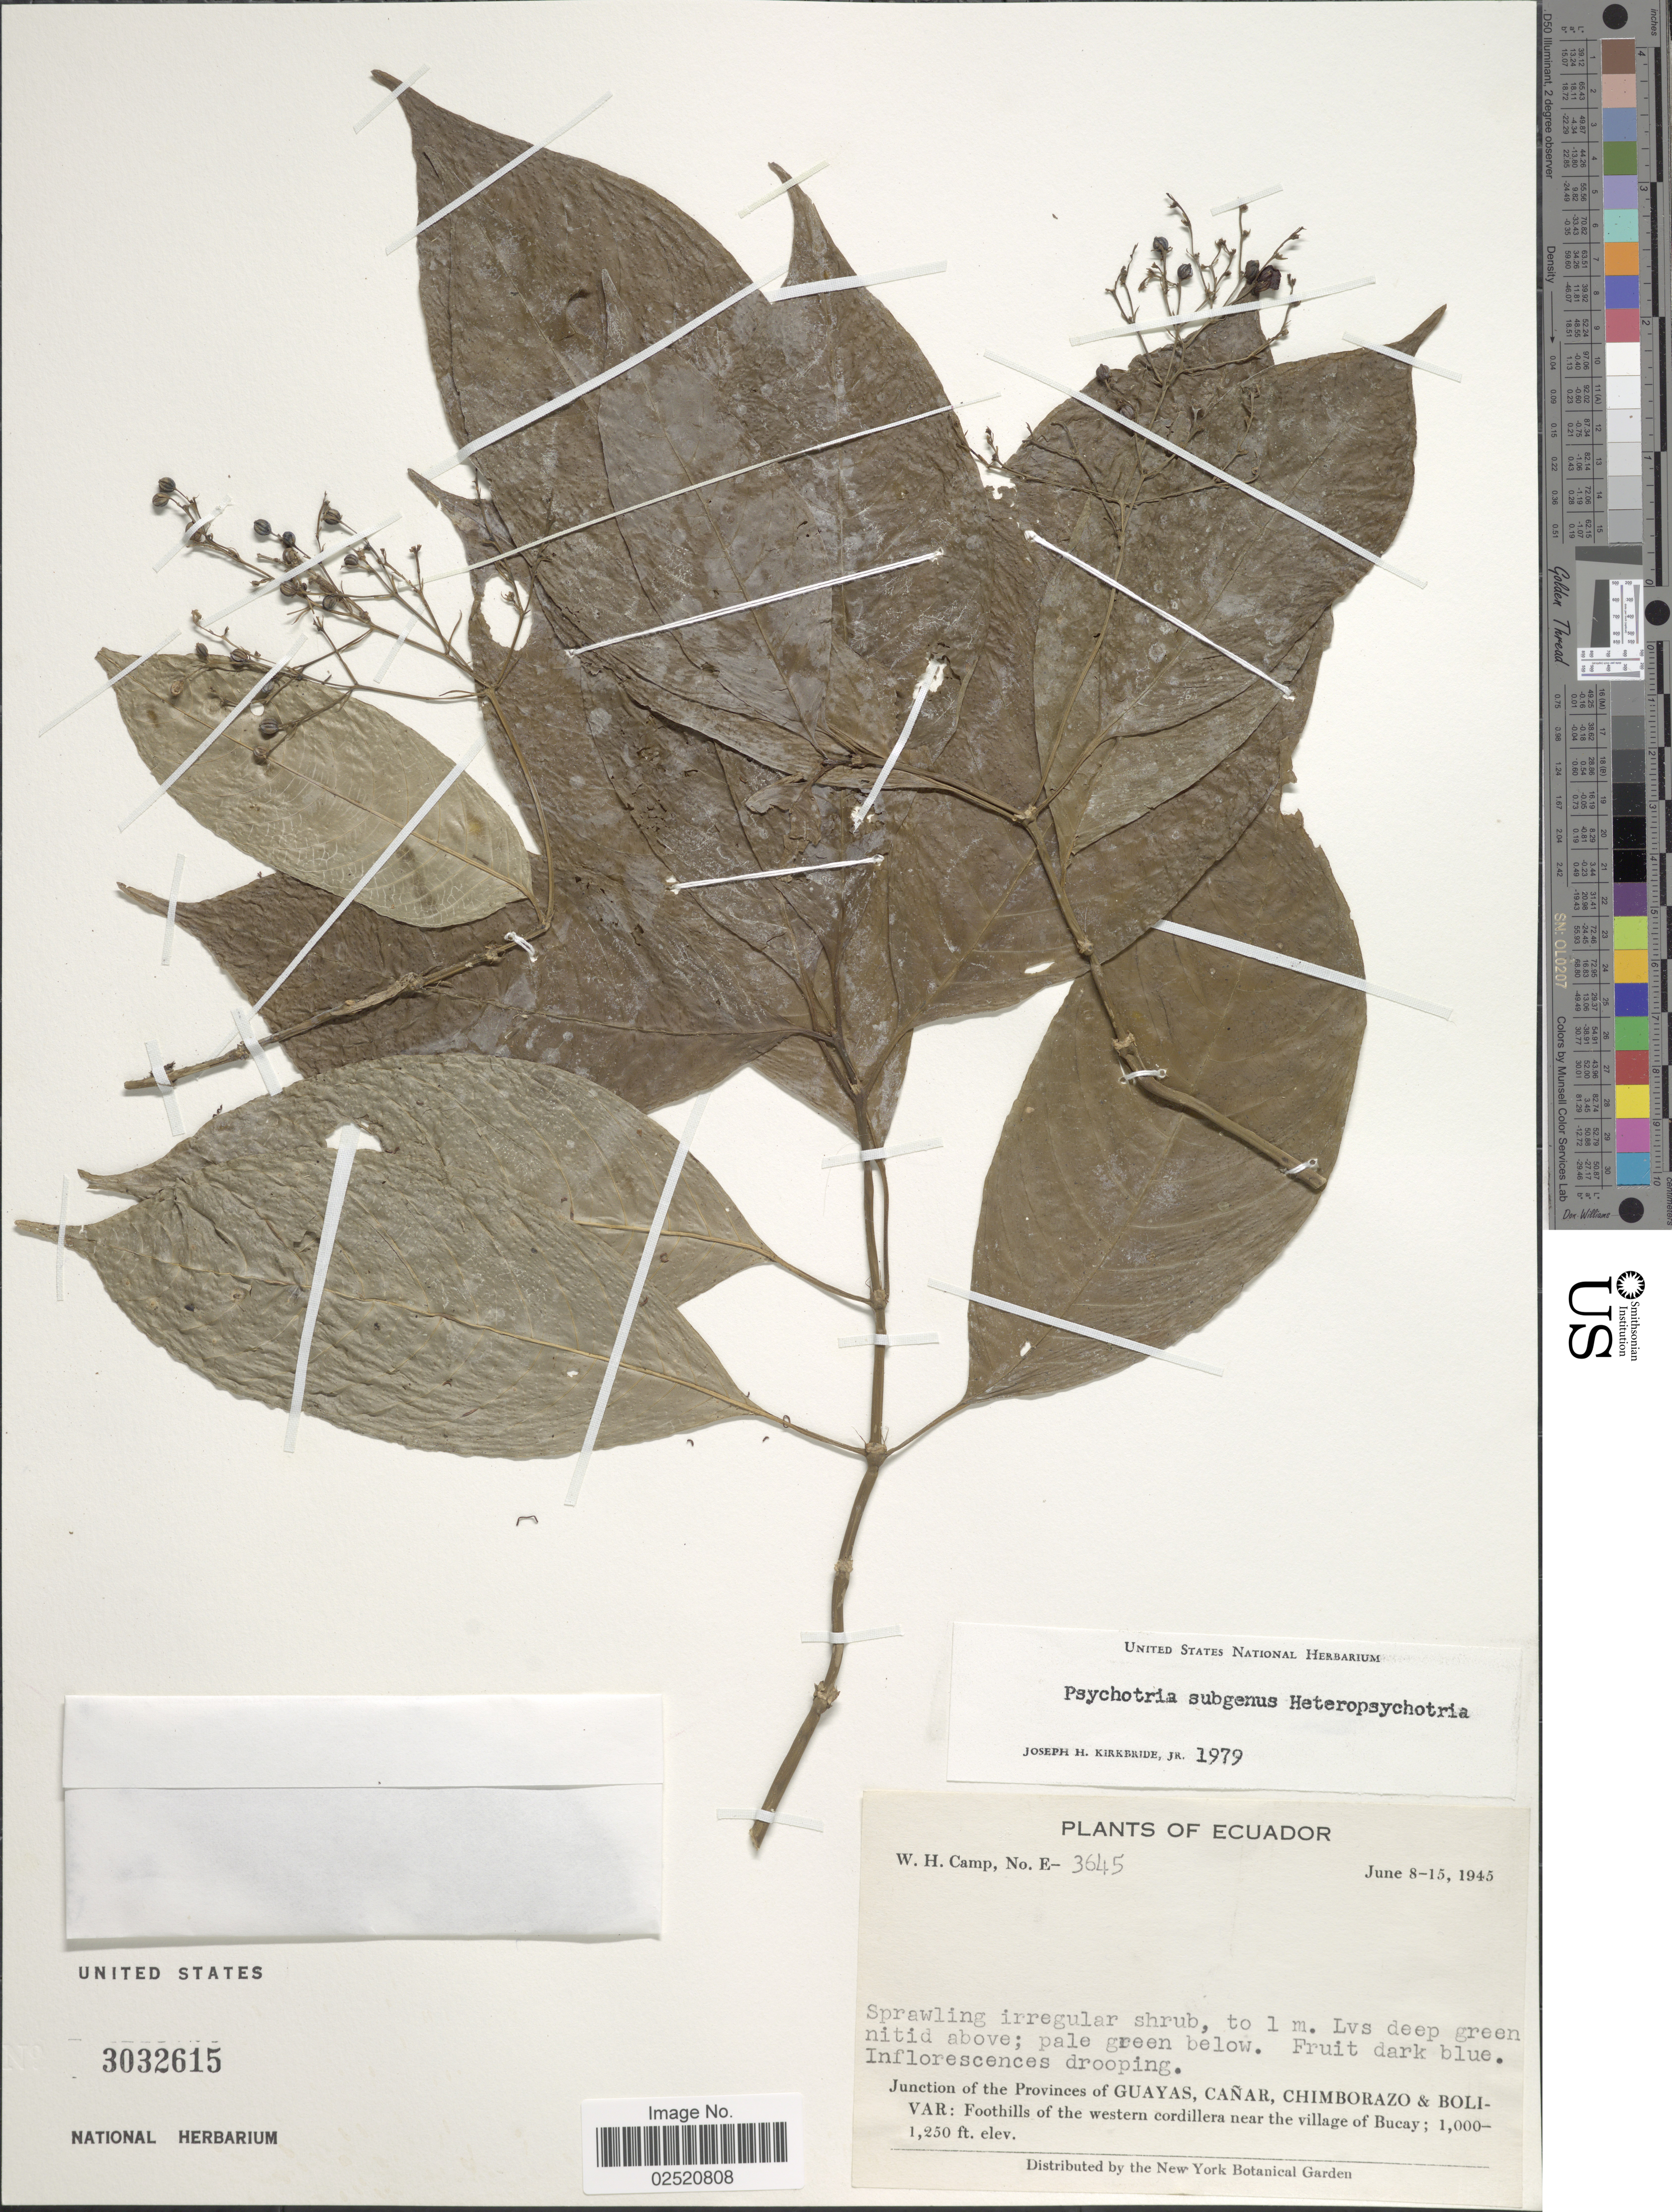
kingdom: Plantae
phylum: Tracheophyta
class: Magnoliopsida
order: Gentianales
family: Rubiaceae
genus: Psychotria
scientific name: Psychotria sp.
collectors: W. H. Camp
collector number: E-3645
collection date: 1945-06-08/1945-06-15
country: Ecuador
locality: Junction of theProvince of Guayas, Canar, Chimborazo & Bolivar: Foothills of the western cordillera near the village of Bucay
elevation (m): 305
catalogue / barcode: US 3032615